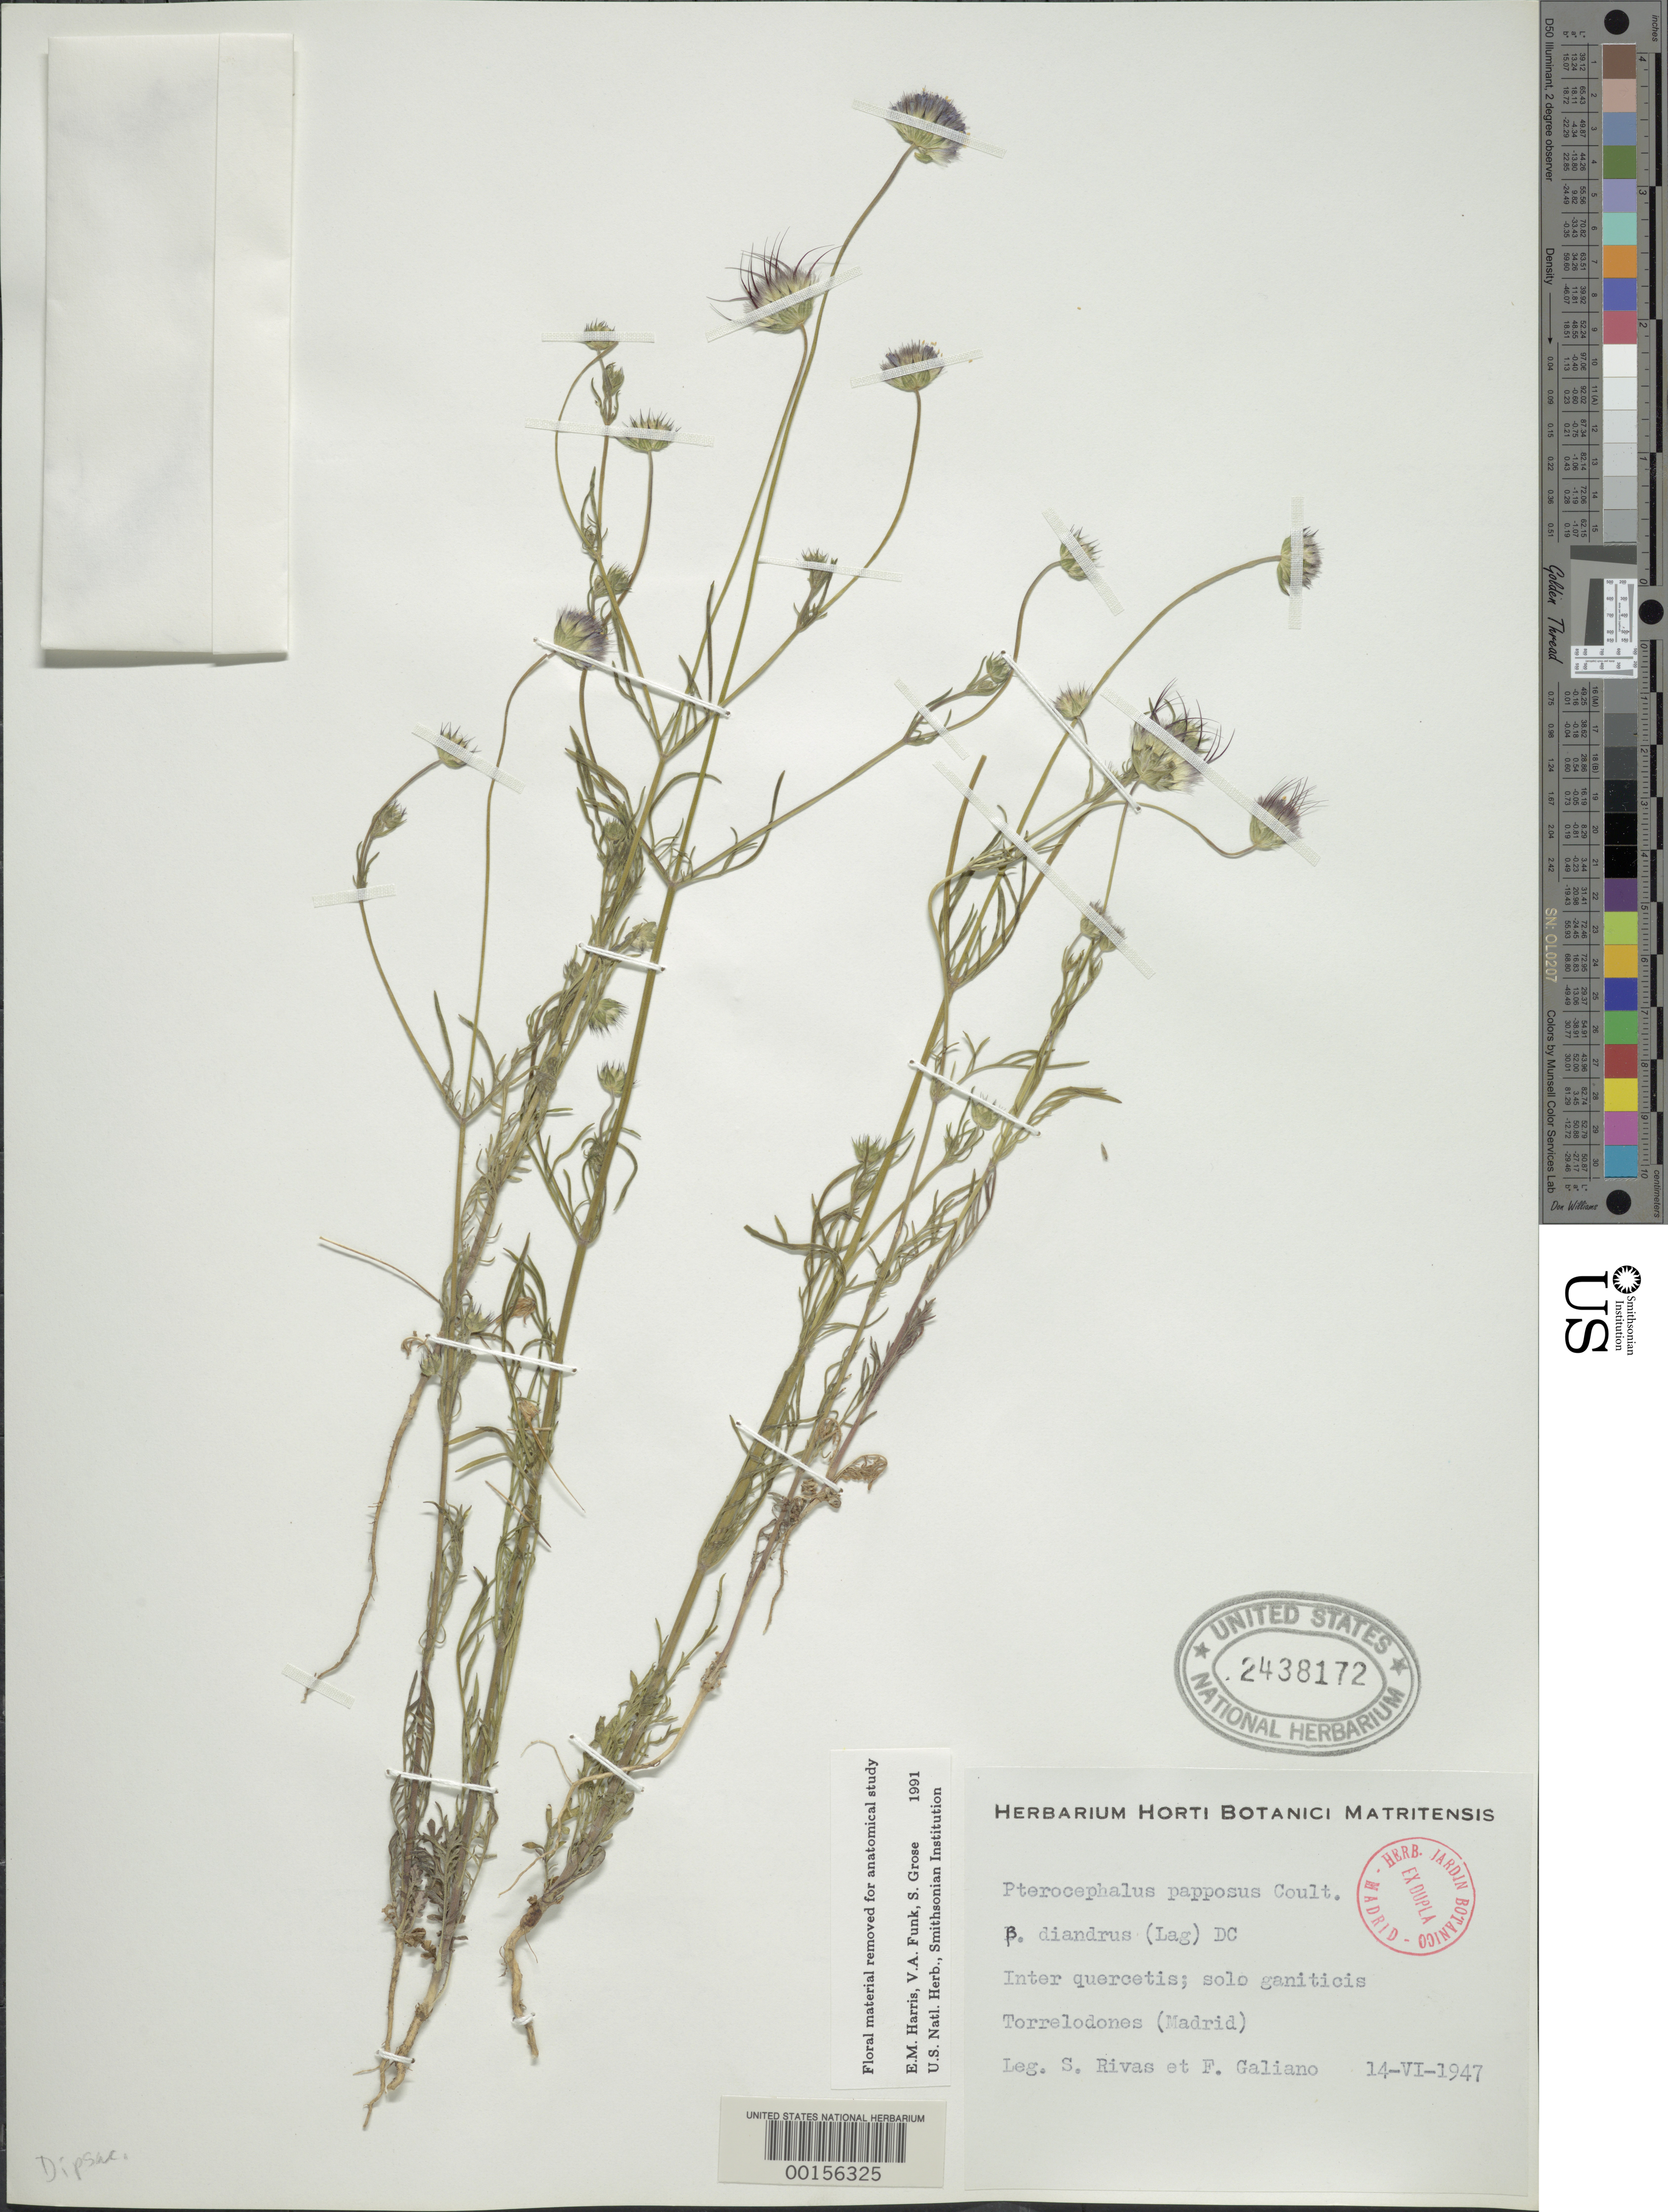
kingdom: Plantae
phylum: Tracheophyta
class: Magnoliopsida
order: Dipsacales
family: Caprifoliaceae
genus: Pterocephalus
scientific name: Pterocephalus diandrus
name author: Lag.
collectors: S. Rivas & E. F. Galiano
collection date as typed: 14 Jun 1947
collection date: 1947-06-14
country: Spain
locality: Torrelodones, Madrid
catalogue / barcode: US 2438172